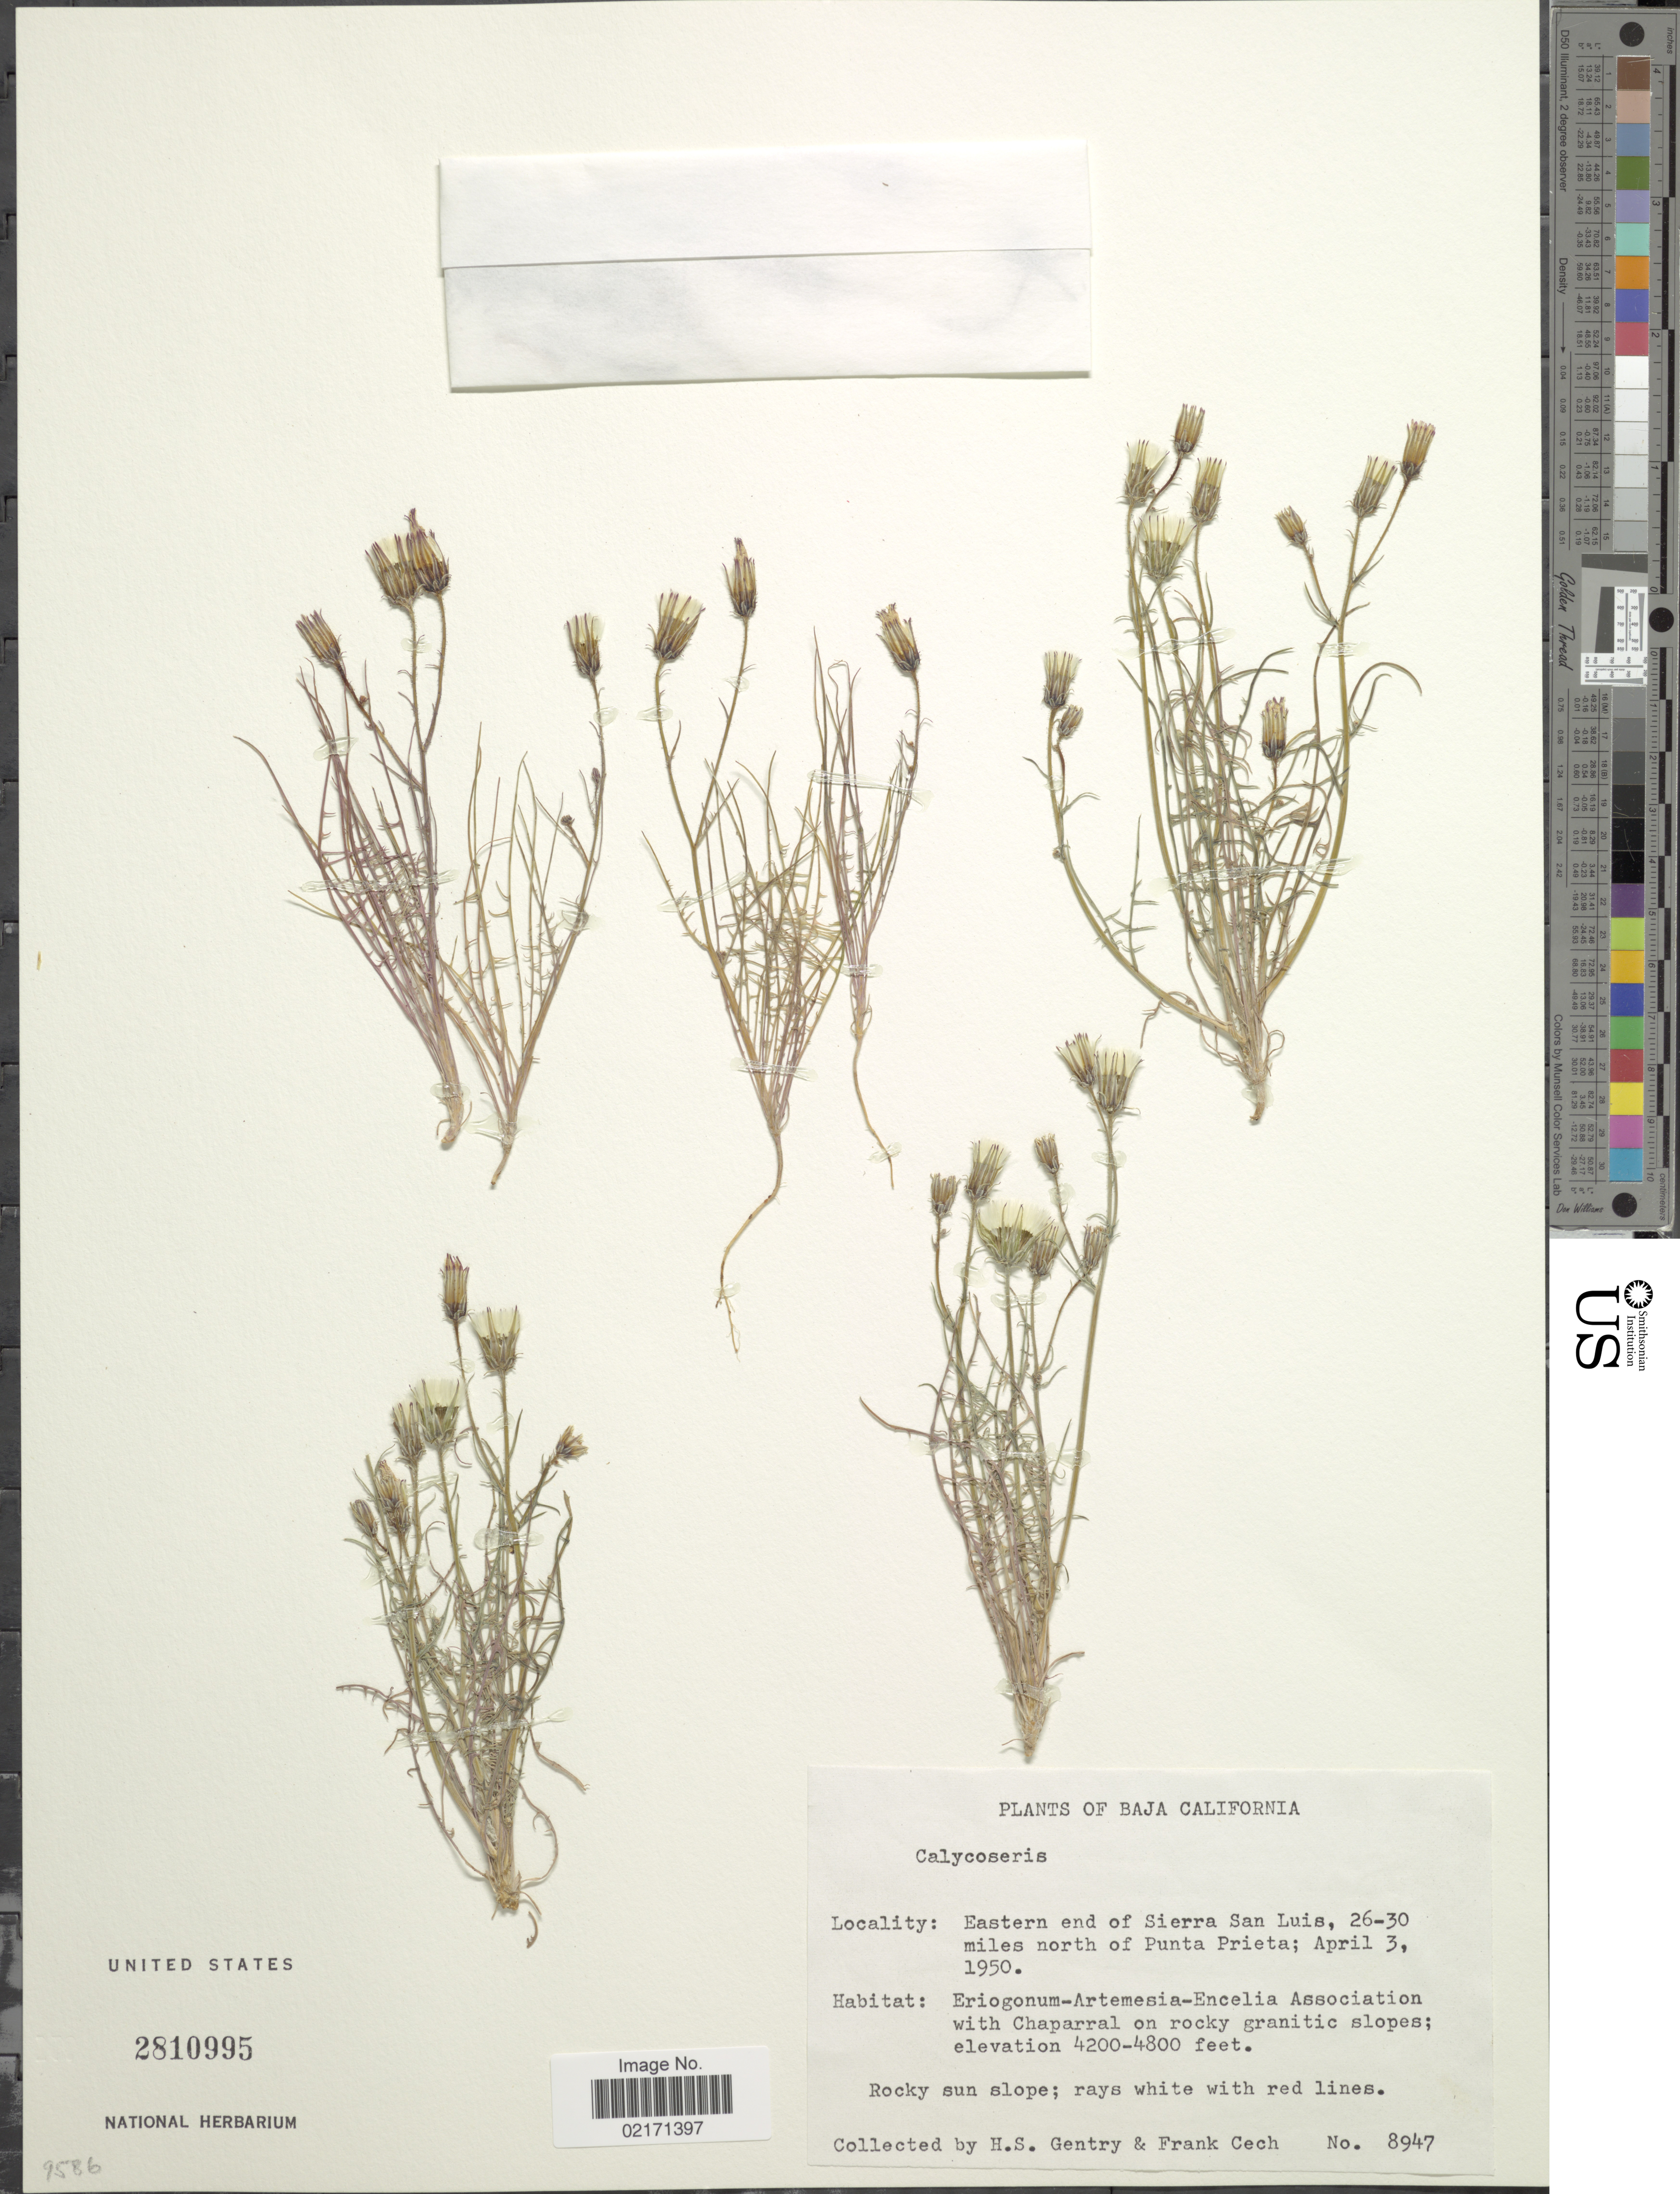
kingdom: Plantae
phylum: Tracheophyta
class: Magnoliopsida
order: Asterales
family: Asteraceae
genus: Calycoseris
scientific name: Calycoseris sp.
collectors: H. S. Gentry & F. Cech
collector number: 8947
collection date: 1950-04-03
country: Mexico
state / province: Baja California Norte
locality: Eastern end of Sierra San Luis, 26-30 miles north of Punta Prieta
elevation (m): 1280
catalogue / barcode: US 2810995